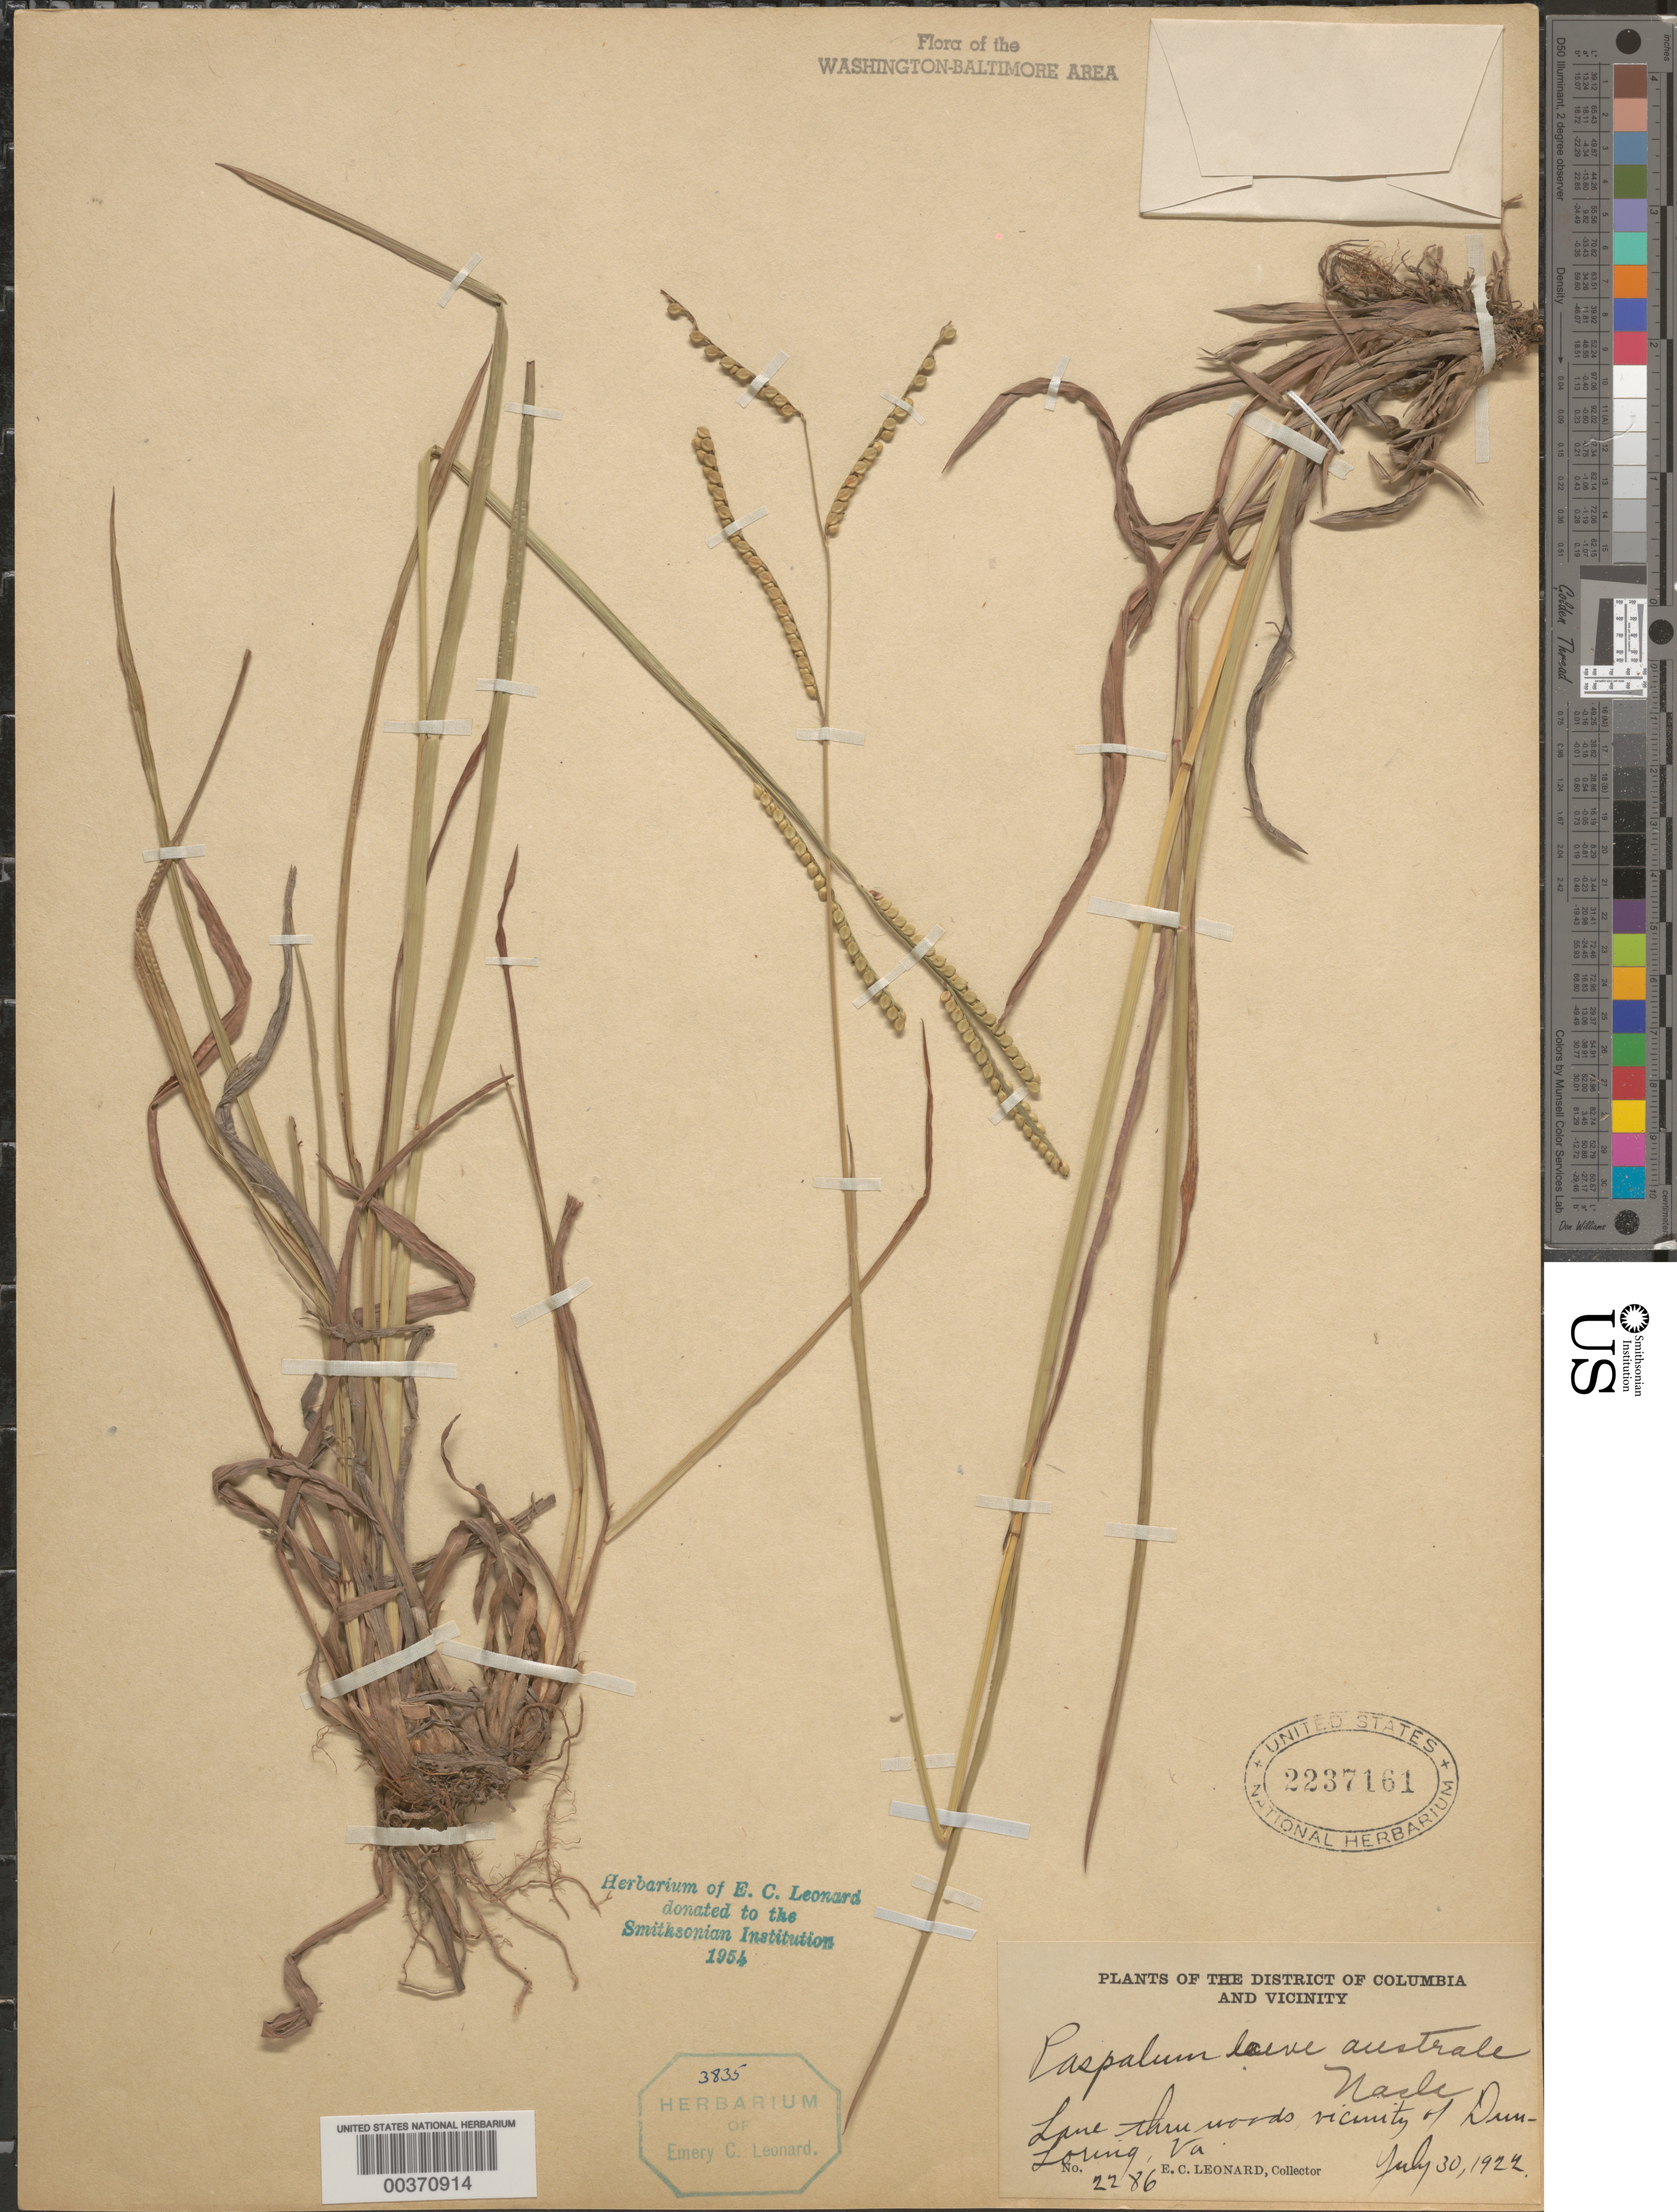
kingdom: Plantae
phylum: Tracheophyta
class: Liliopsida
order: Poales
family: Poaceae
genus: Paspalum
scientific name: Paspalum laeve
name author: Michx.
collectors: E. C. Leonard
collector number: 2286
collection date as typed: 30 Jul 1922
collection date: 1922-07-30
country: United States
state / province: Virginia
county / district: Fairfax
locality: Dun-loring vicinity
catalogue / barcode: US 2237161